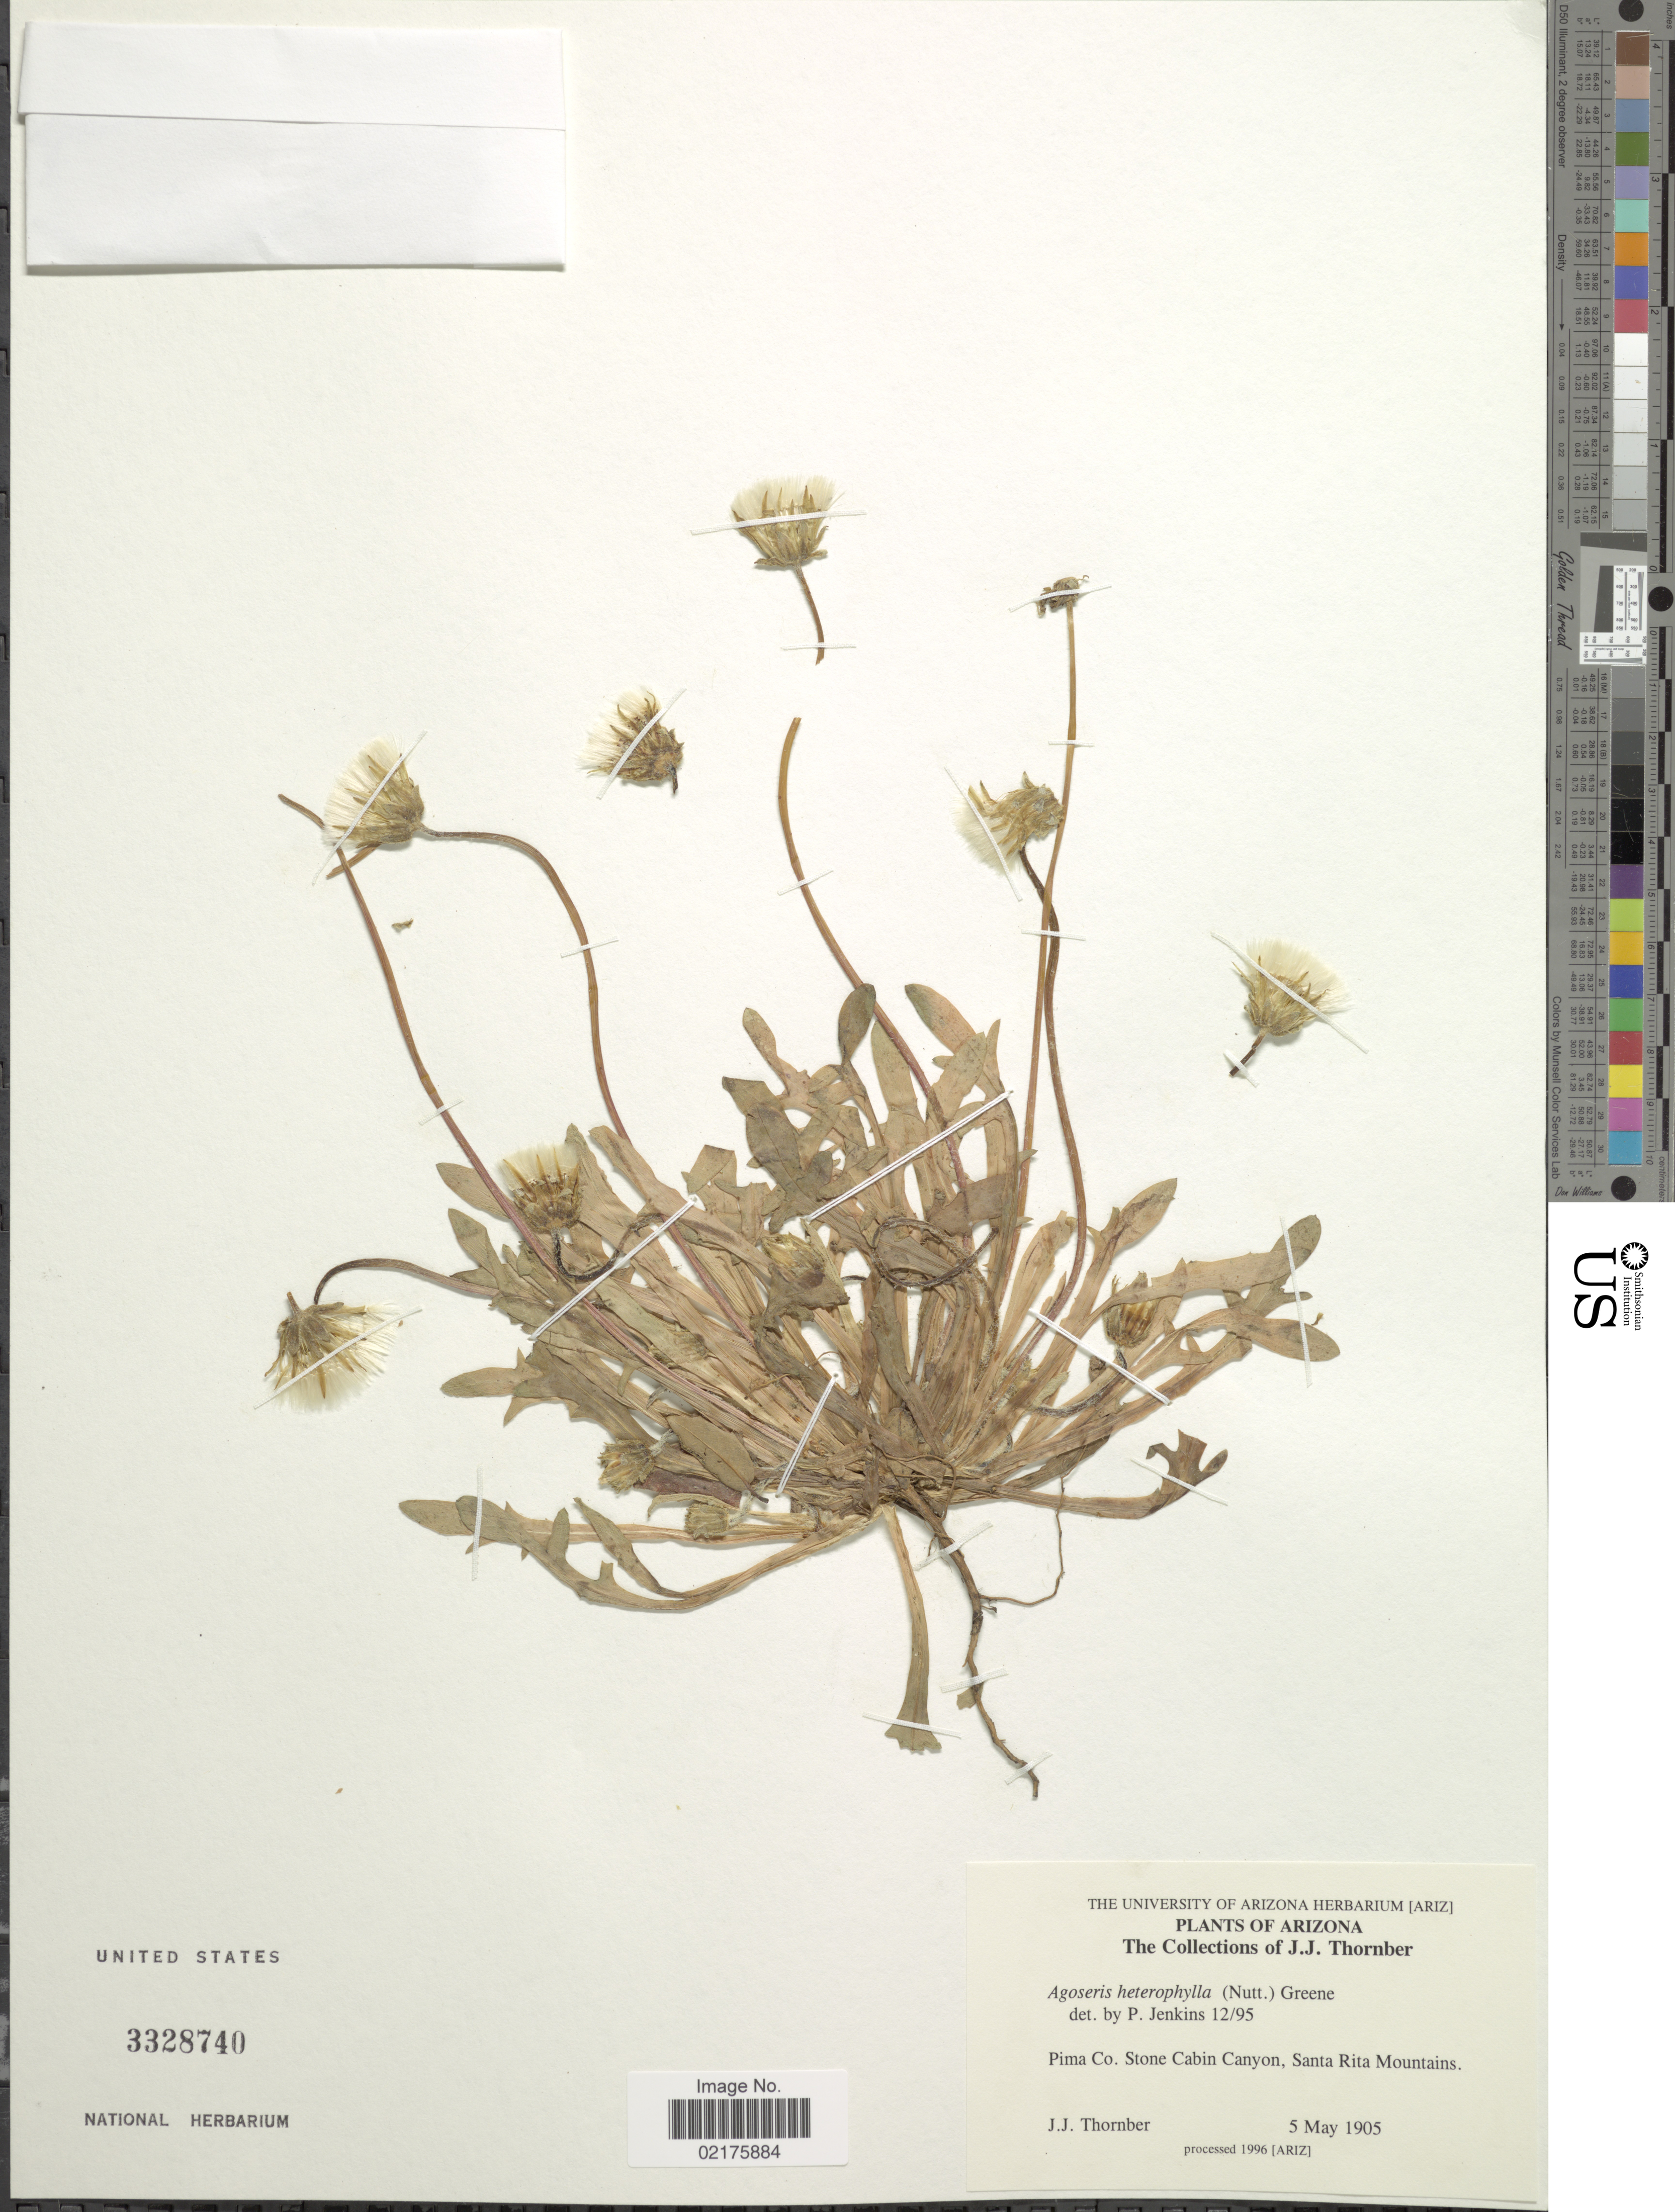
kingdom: Plantae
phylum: Tracheophyta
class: Magnoliopsida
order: Asterales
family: Asteraceae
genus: Agoseris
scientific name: Agoseris grandiflora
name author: (Nutt.) Greene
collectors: J. Thornber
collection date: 1905-05-05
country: United States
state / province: Arizona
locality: Pima Co., Stone Cabin Canyon, Santa Rita Mountains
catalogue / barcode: US 3328740